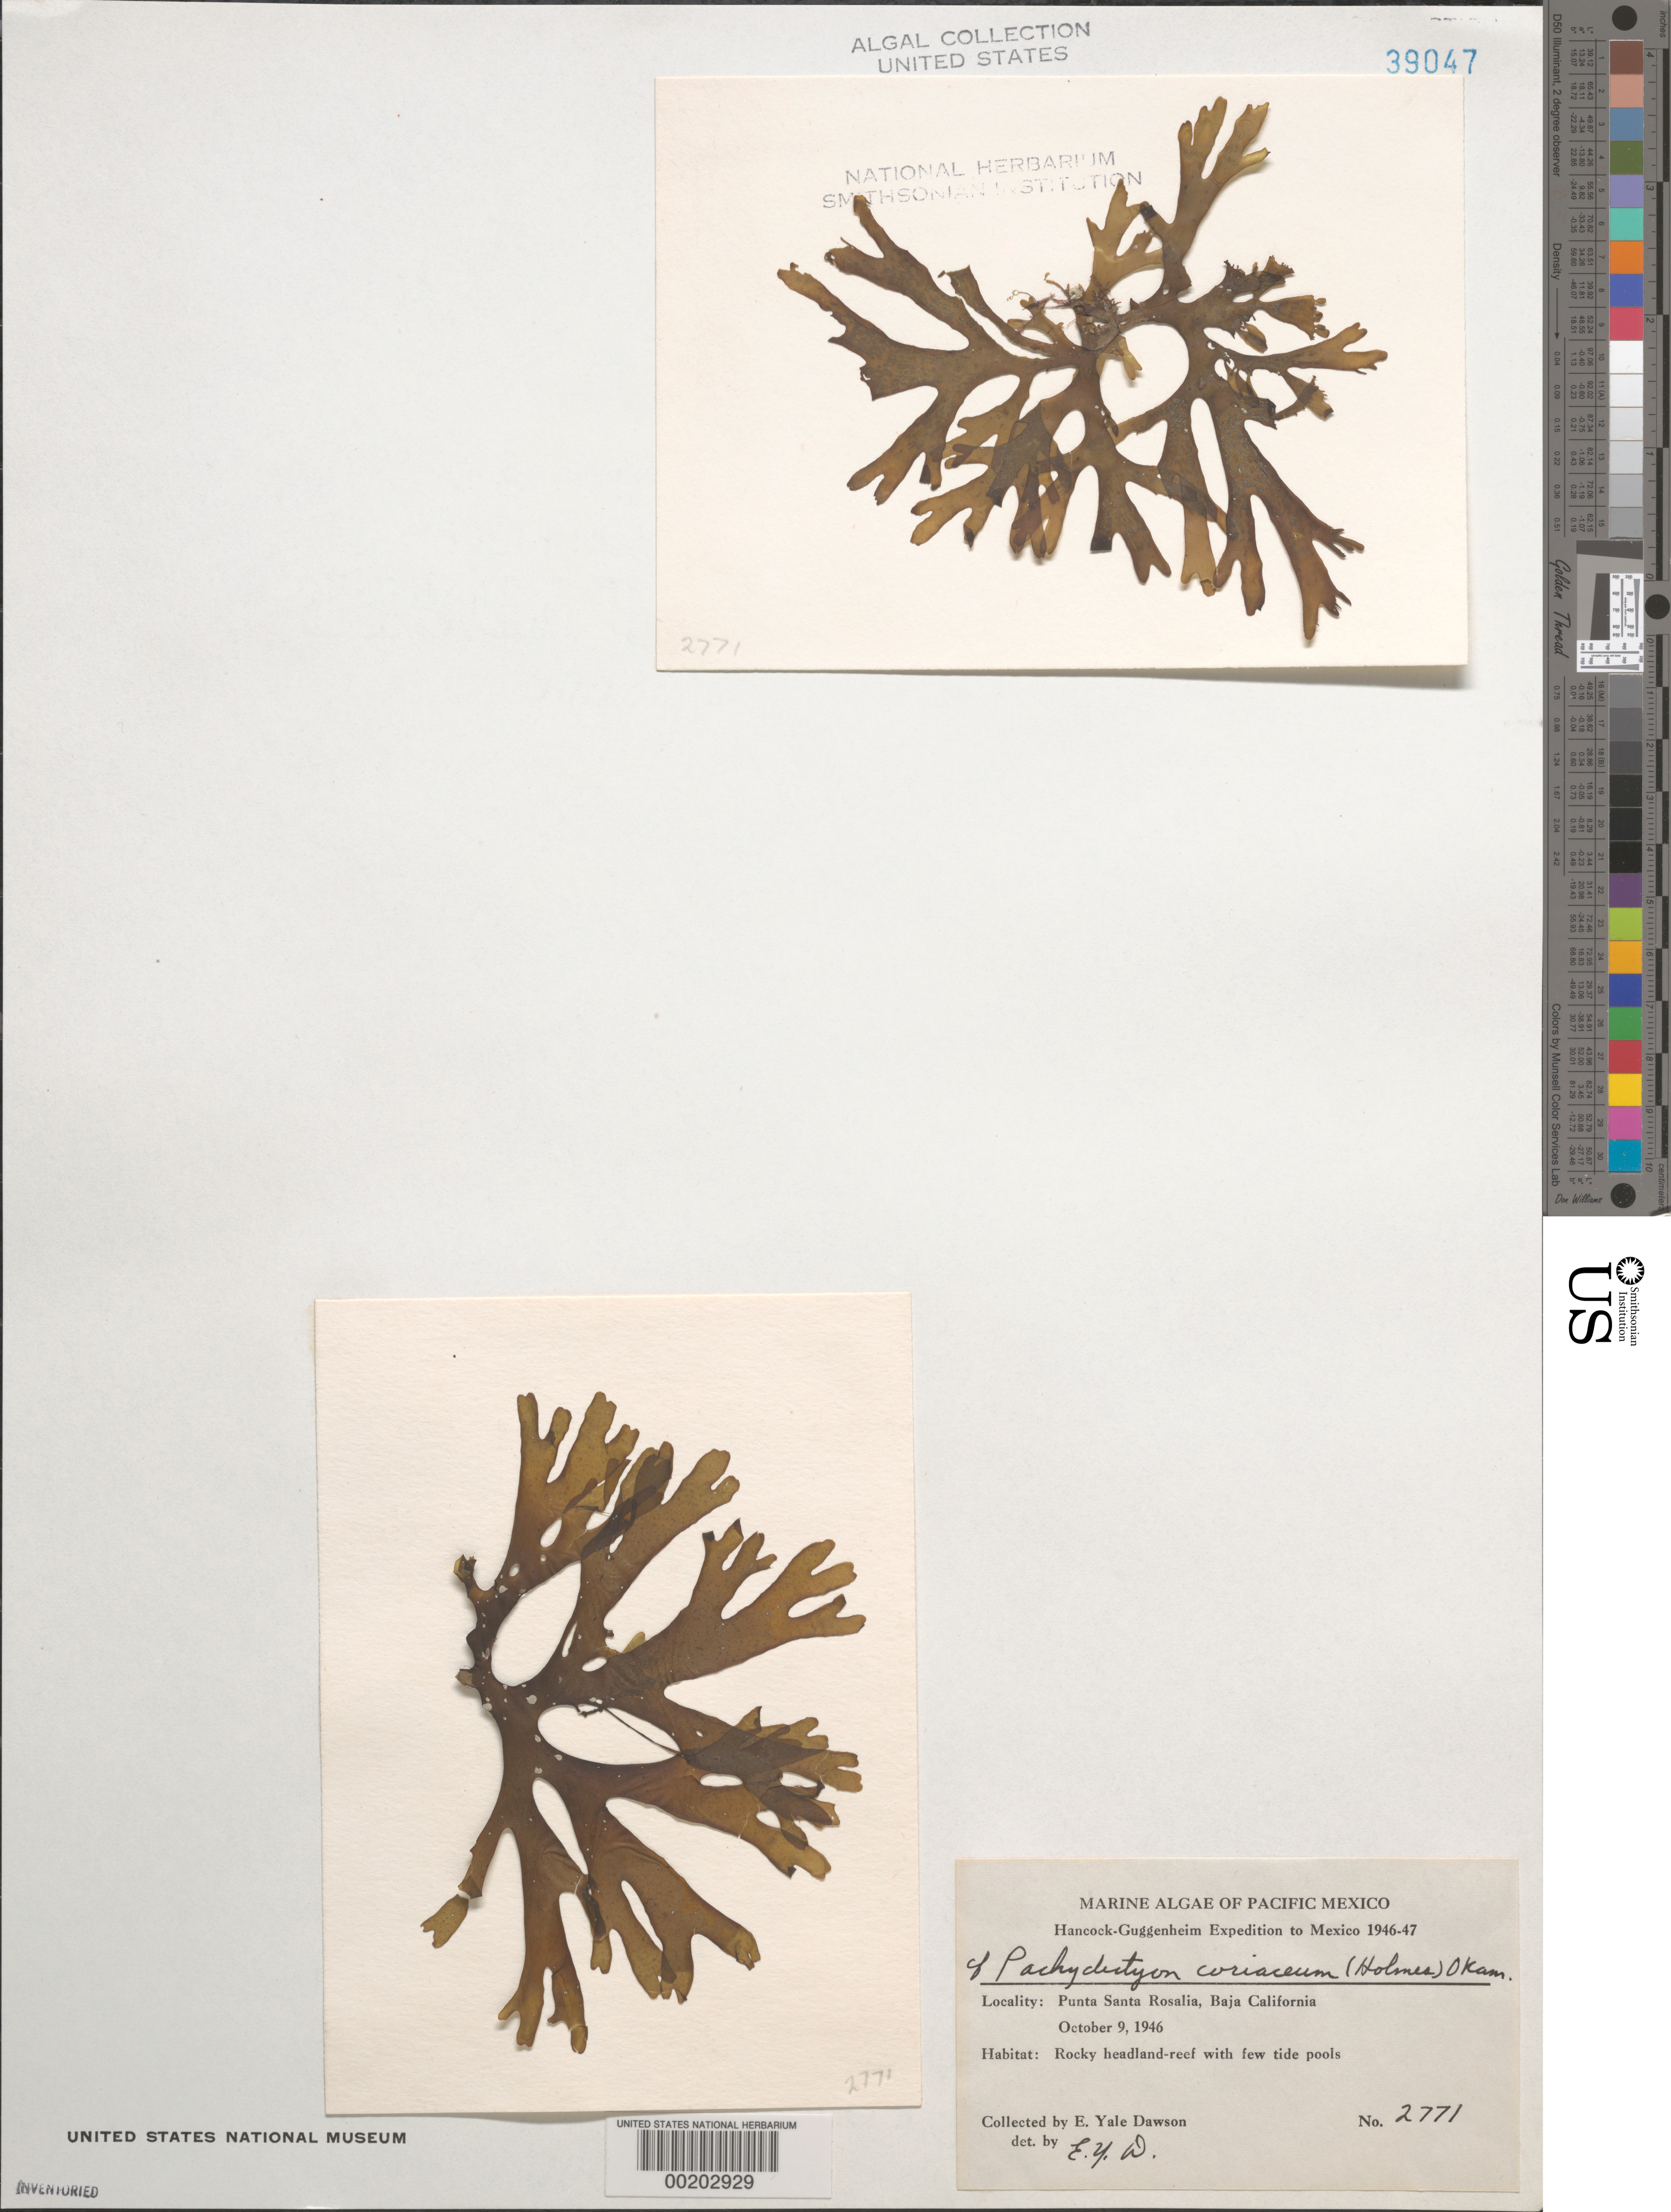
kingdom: Chromista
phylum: Ochrophyta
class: Phaeophyceae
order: Dictyotales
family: Dictyotaceae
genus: Pachydictyon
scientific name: Pachydictyon coriaceum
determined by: Dawson, E. Y.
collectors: E. Y. Dawson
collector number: EYD 2771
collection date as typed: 09 Oct 1946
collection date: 1946-10-09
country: Mexico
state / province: Baja California Sur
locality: Punta Santa Rosalia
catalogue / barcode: US 39047